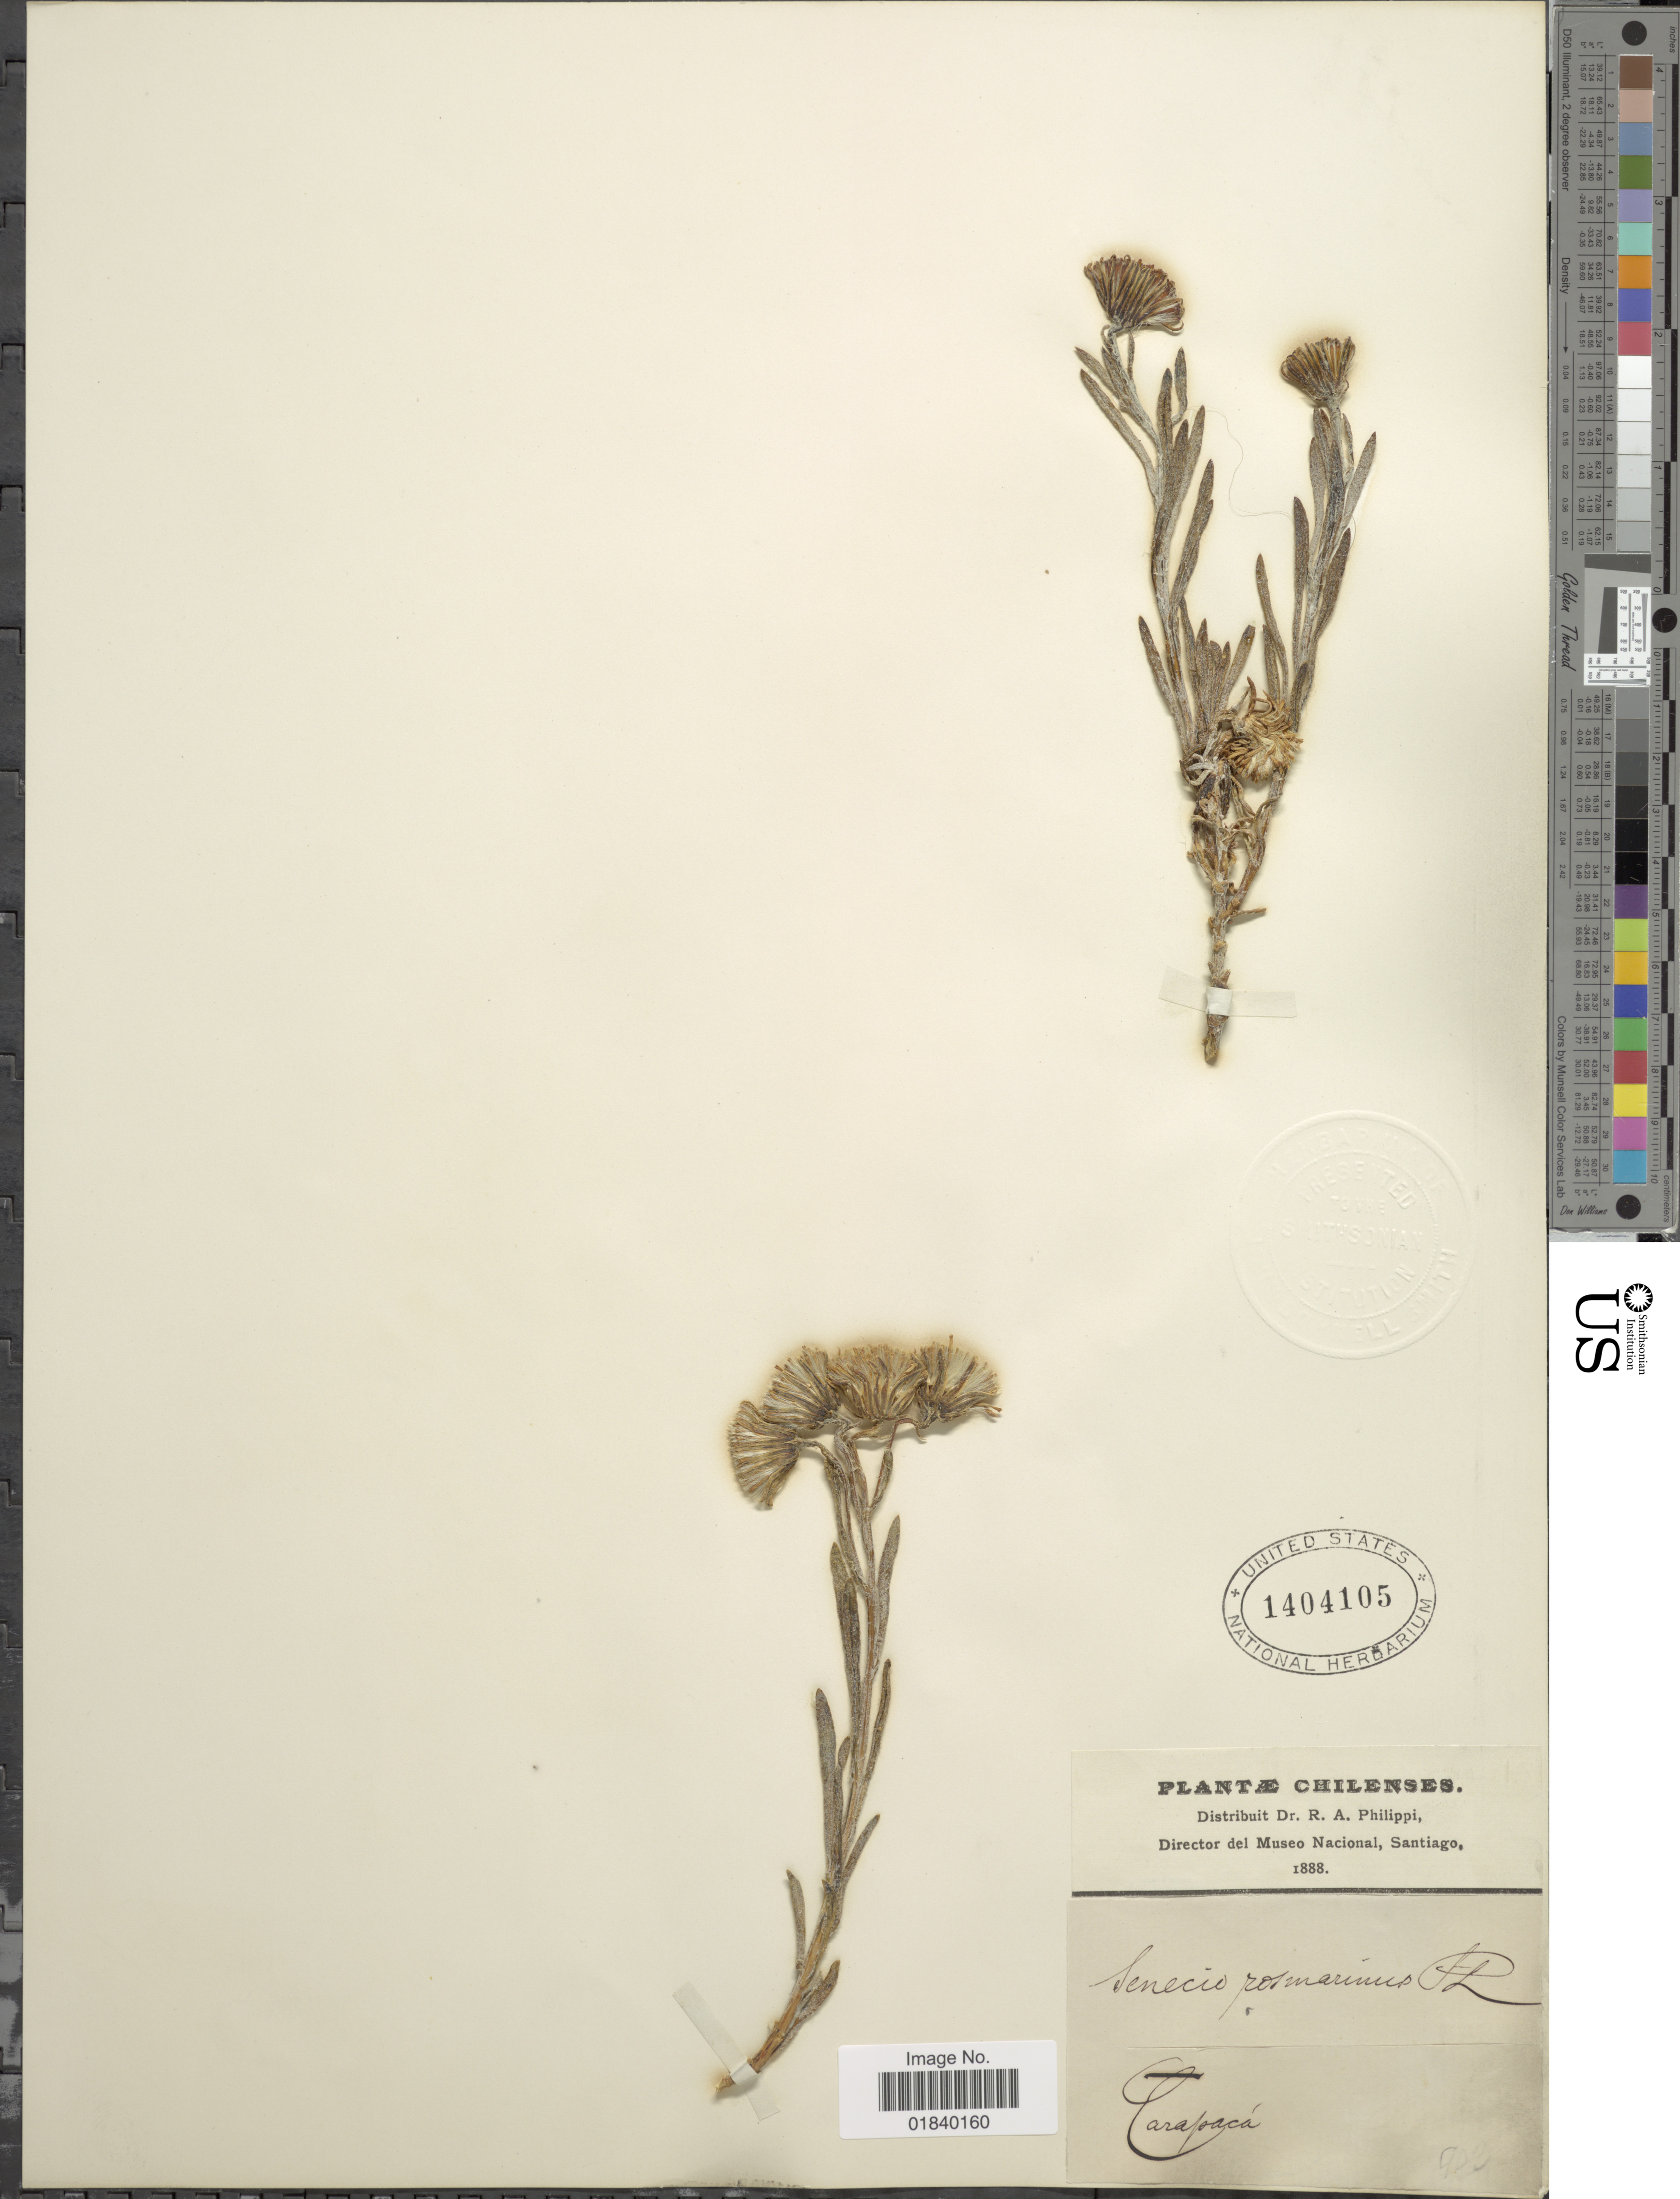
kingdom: Plantae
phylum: Tracheophyta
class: Magnoliopsida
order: Asterales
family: Asteraceae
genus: Senecio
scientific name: Senecio rosmarinus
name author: Phil.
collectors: R. A. Philippi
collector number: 902*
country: Chile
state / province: Tarapacá (I)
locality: Tarapaca, Chilenses.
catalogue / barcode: US 1404105